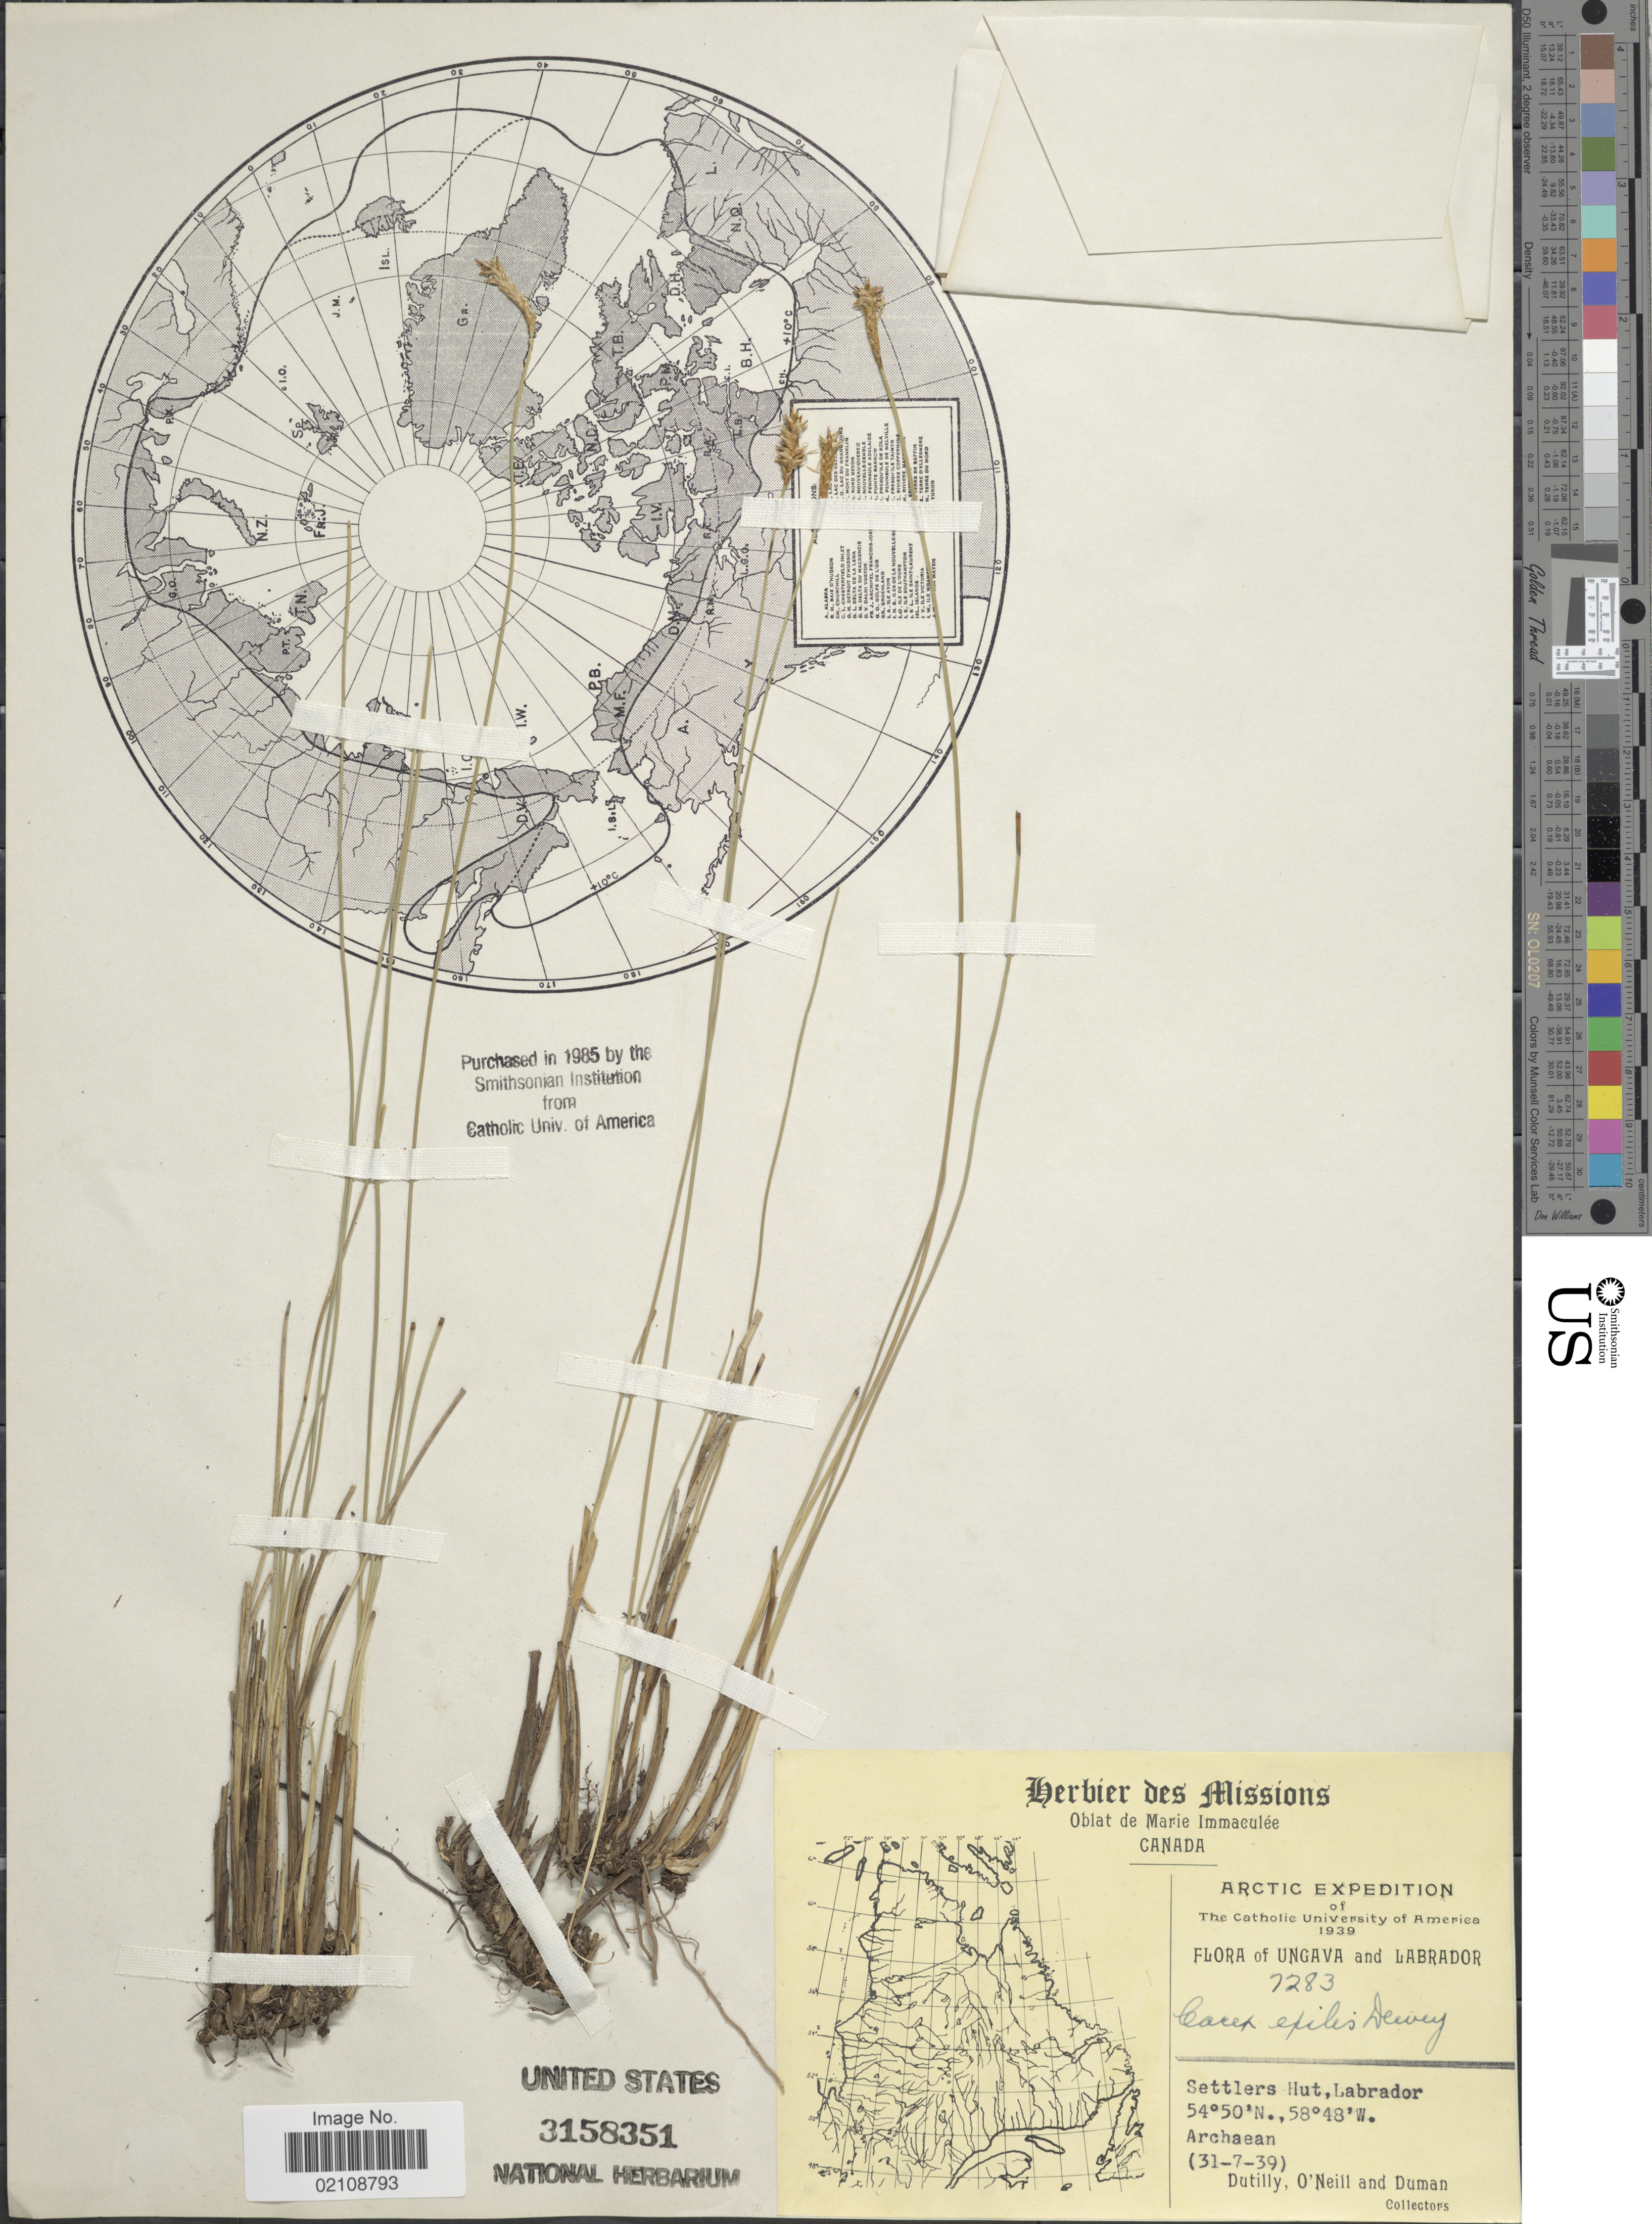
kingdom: Plantae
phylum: Tracheophyta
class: Liliopsida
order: Poales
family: Cyperaceae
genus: Carex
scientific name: Carex exilis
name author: Dewey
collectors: -. Dutilly, O' Neill & -. Duman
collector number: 7283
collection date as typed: Transcribed d/m/y: 31/7/39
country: Canada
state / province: Newfoundland and Labrador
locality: Ungava and Labrador, Settlers Hut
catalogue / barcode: US 3158351